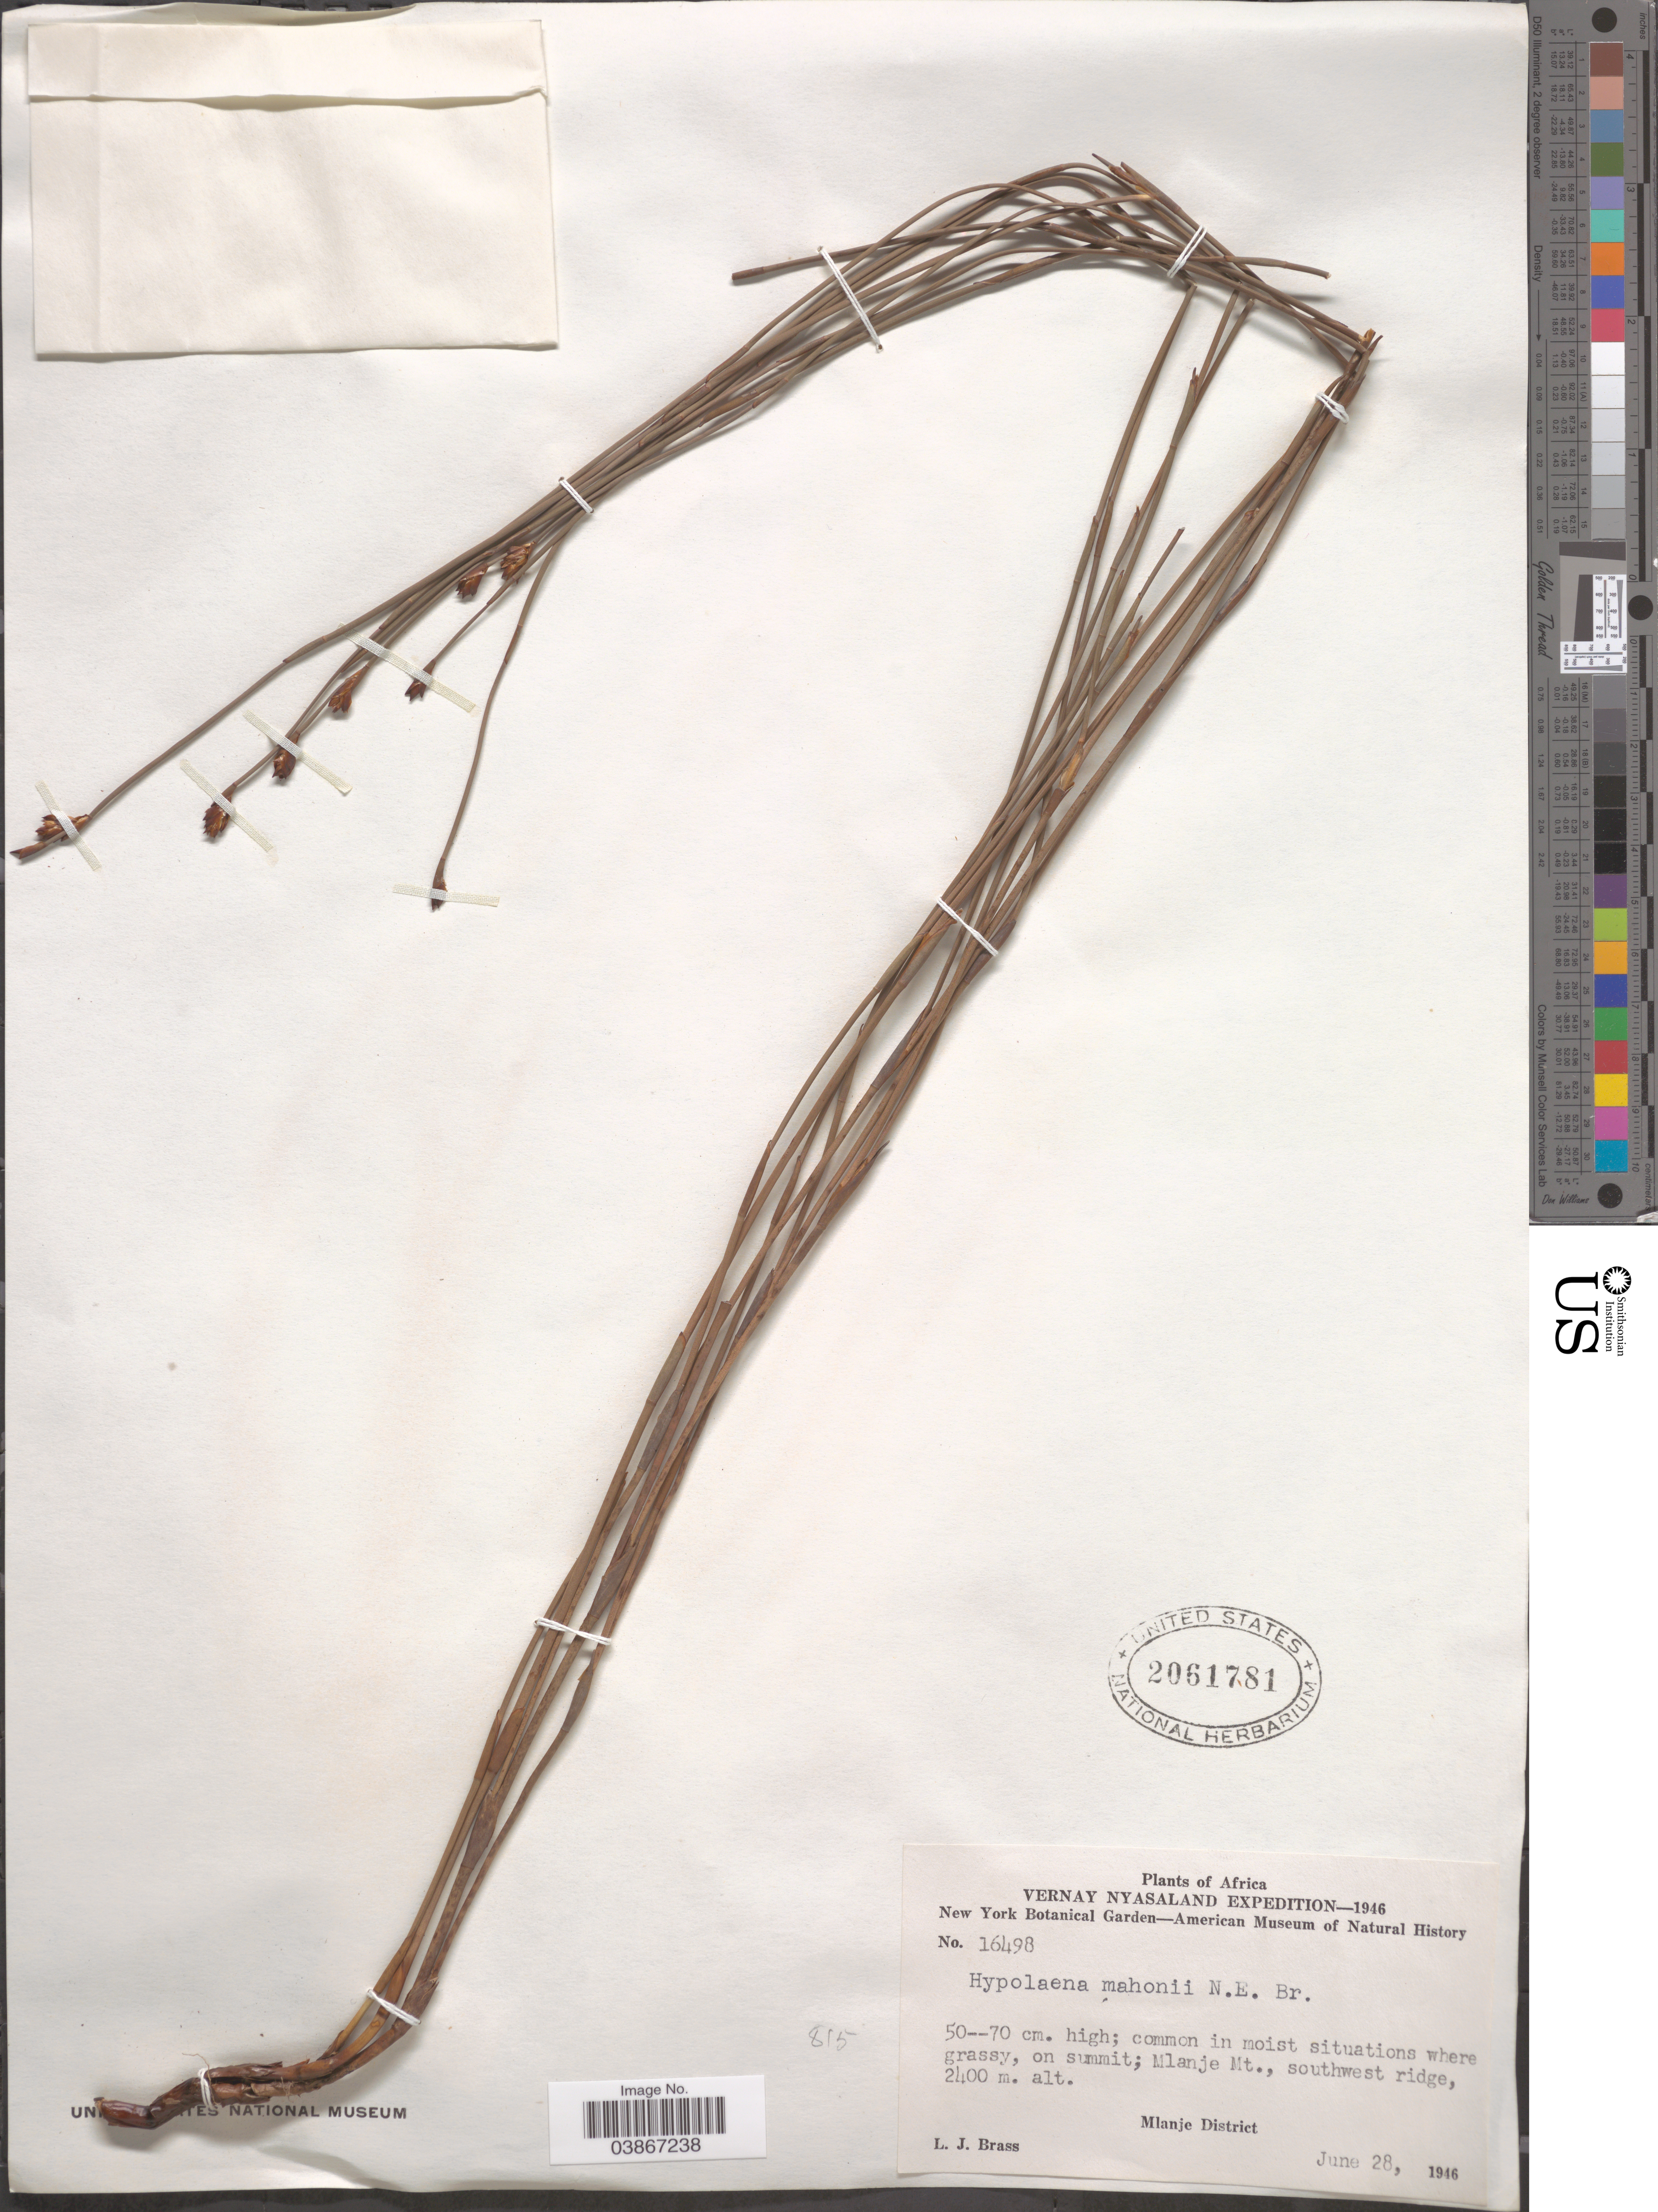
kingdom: Plantae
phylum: Tracheophyta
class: Liliopsida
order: Poales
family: Restionaceae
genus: Hypolaena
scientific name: Hypolaena mahonii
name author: N.E. Br.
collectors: L. J. Brass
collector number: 16498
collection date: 1946-06-28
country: Malawi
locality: Africa. Vernay Nyasaland. Mlanje Mt., southwest ridge. Mlanje District.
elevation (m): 2400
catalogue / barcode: US 2061781